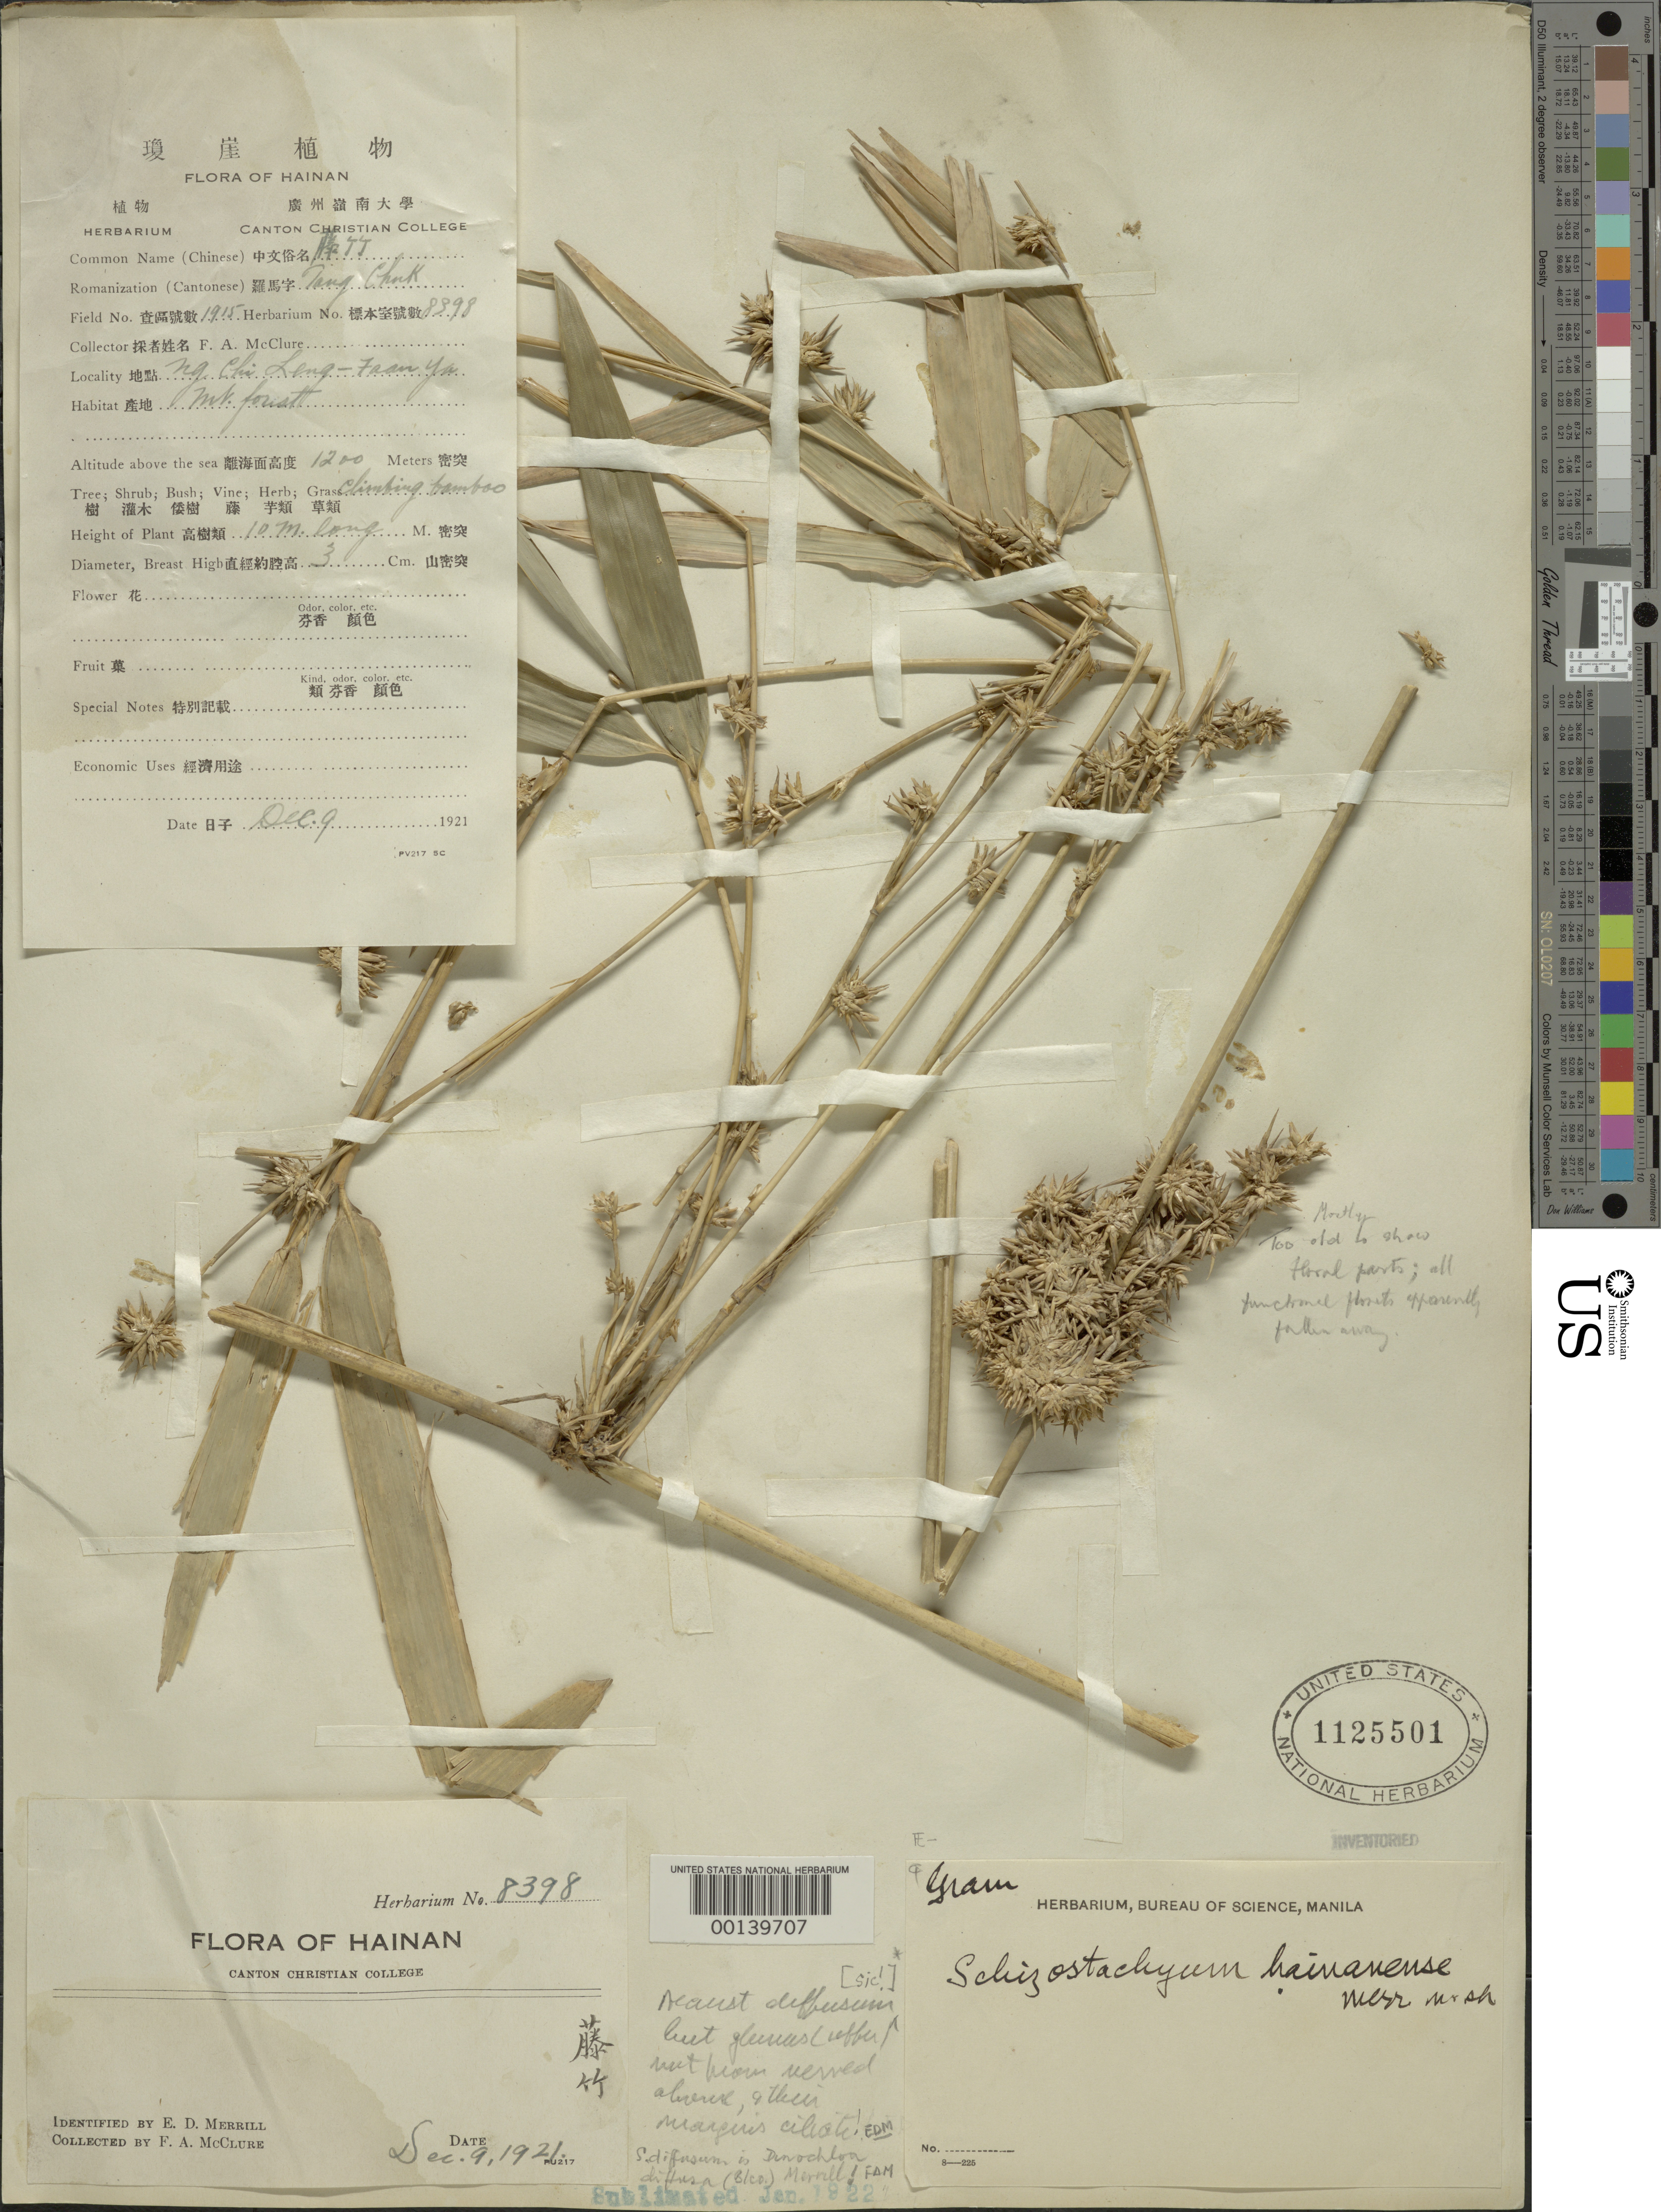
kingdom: Plantae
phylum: Tracheophyta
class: Liliopsida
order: Poales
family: Poaceae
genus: Schizostachyum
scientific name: Schizostachyum hainanense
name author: Merr. ex McClure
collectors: F. A. McClure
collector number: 1915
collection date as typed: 09 Dec 1921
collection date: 1921-12-09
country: China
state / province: Hainan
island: Hainan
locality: Ng chi leng-fran ya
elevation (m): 1200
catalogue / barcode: US 1125501